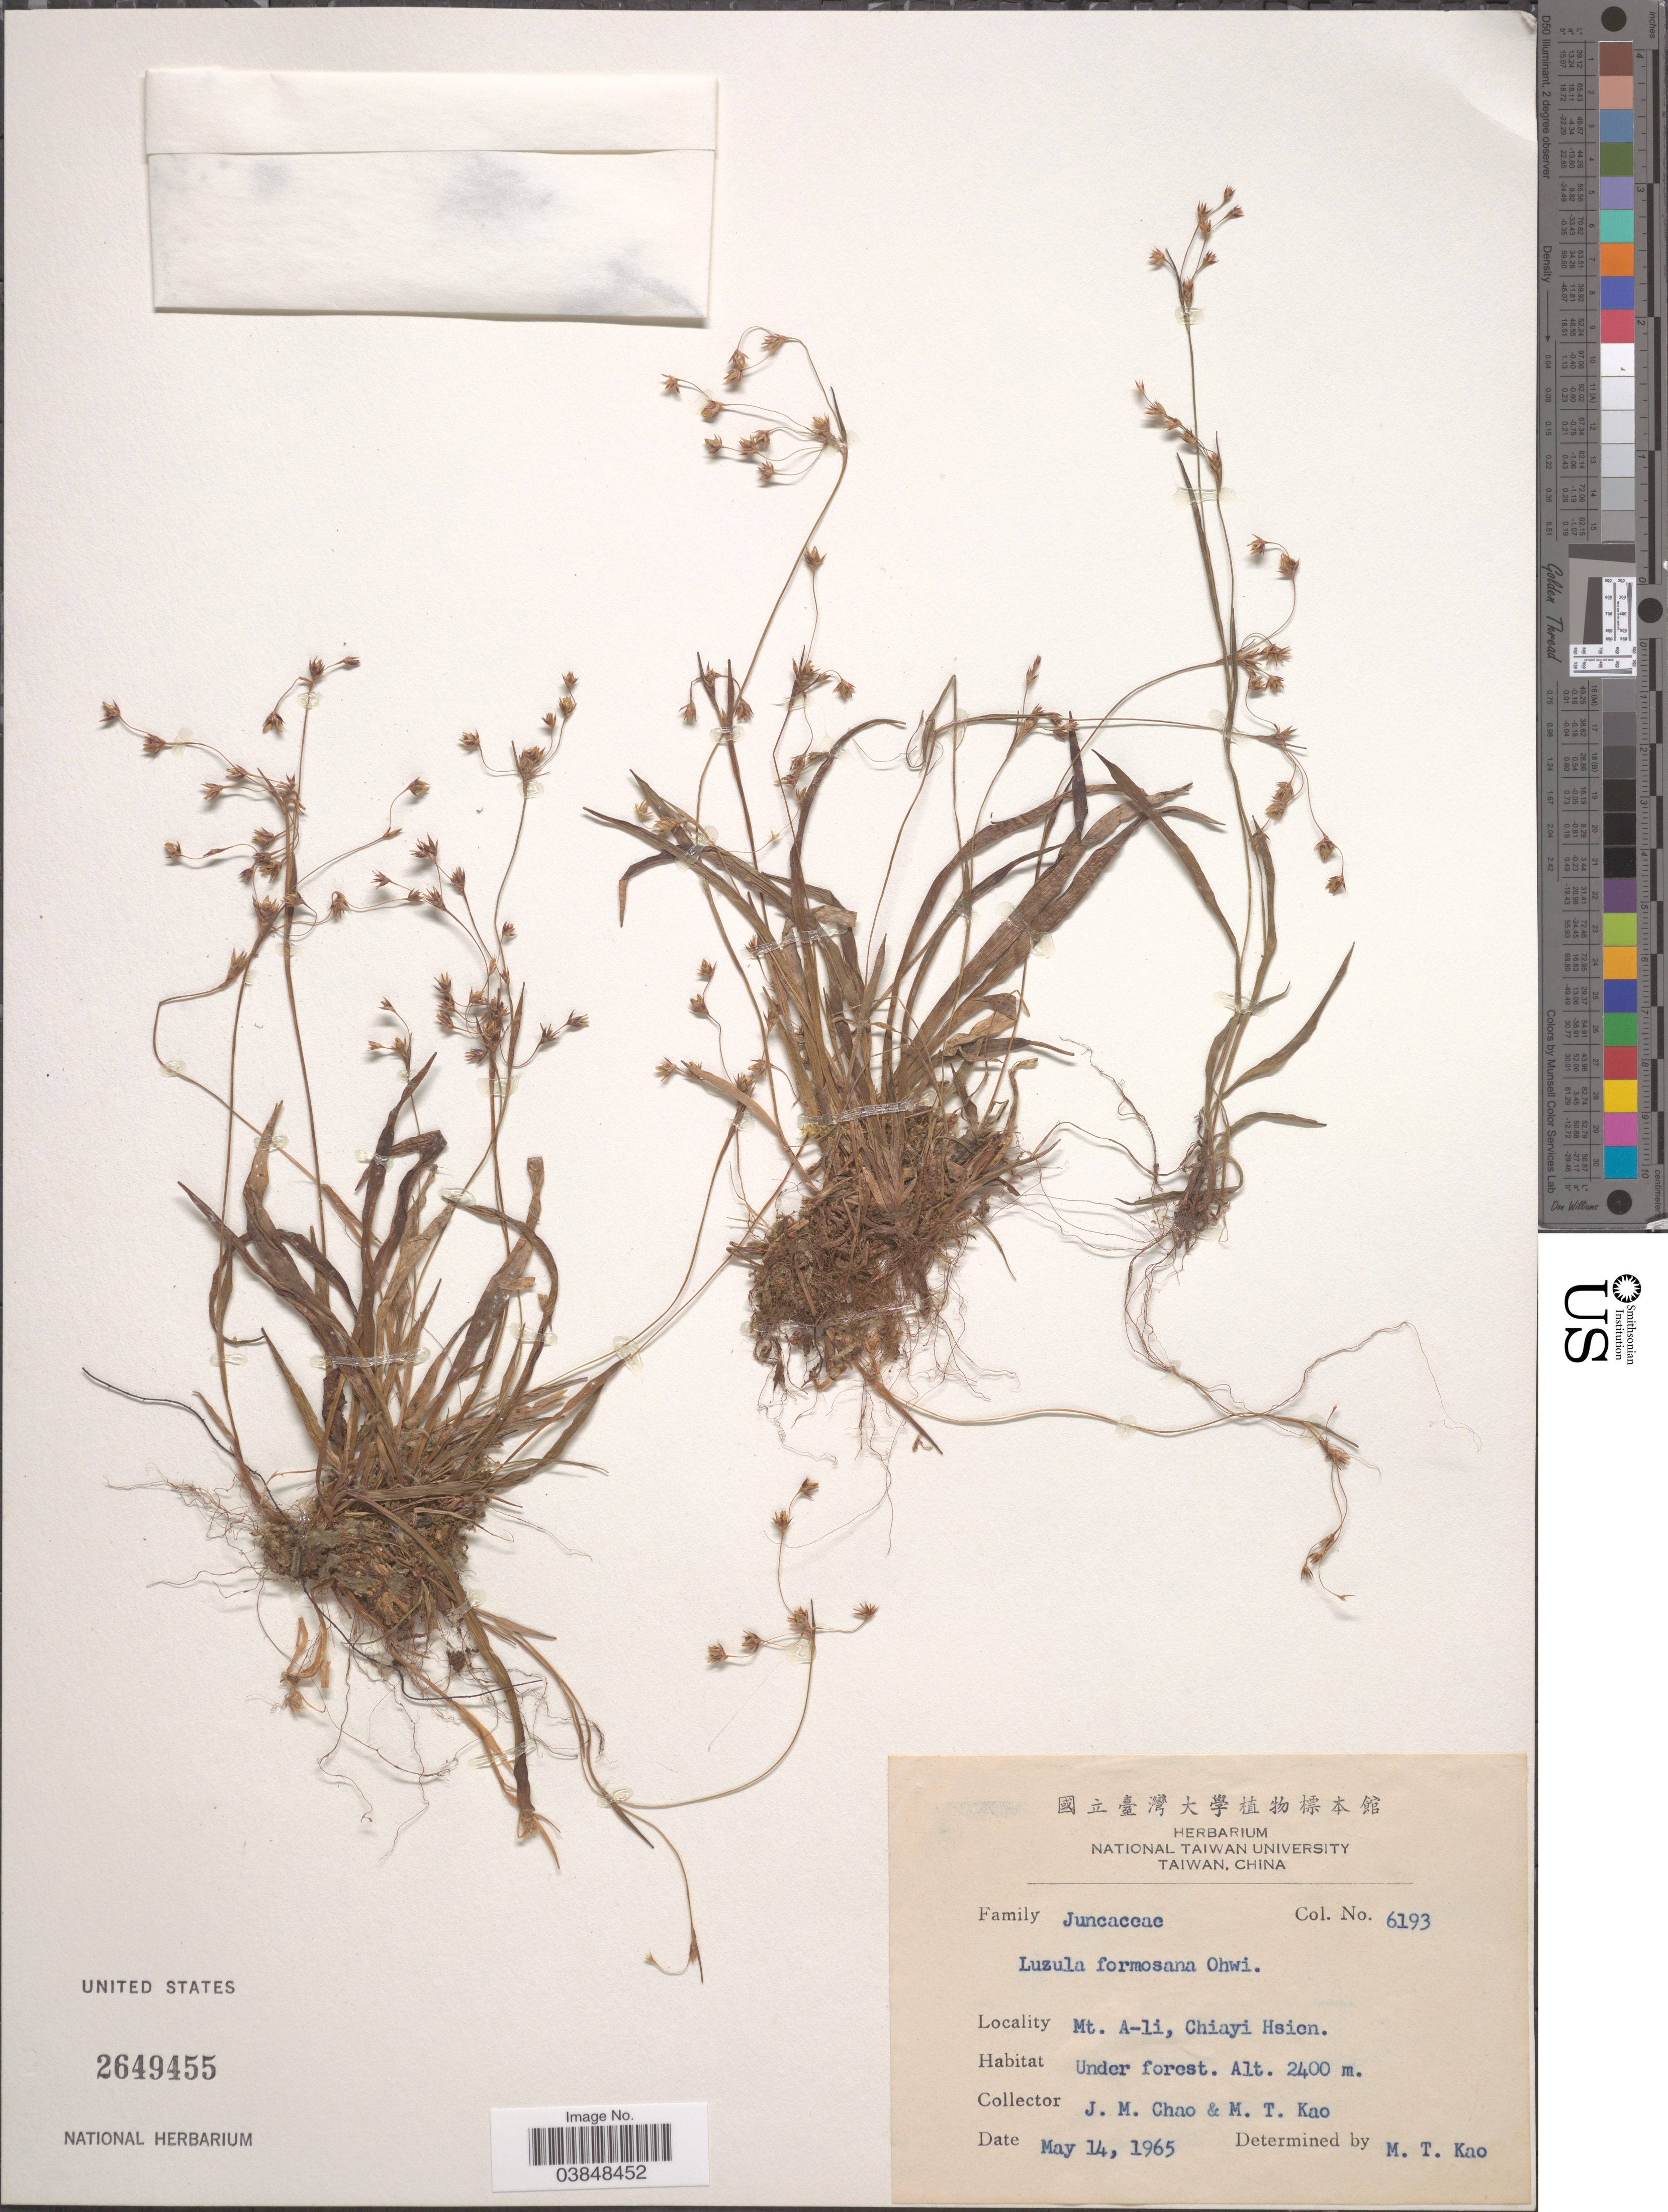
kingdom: Plantae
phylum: Tracheophyta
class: Liliopsida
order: Poales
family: Juncaceae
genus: Luzula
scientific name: Luzula formosana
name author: Ohwi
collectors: J. Chao & M. T. Kao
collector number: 6193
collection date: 1965-05-14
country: Taiwan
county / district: Chiayi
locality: Mt. A-li, Chiayi Hsien.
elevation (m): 2400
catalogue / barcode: US 2649455